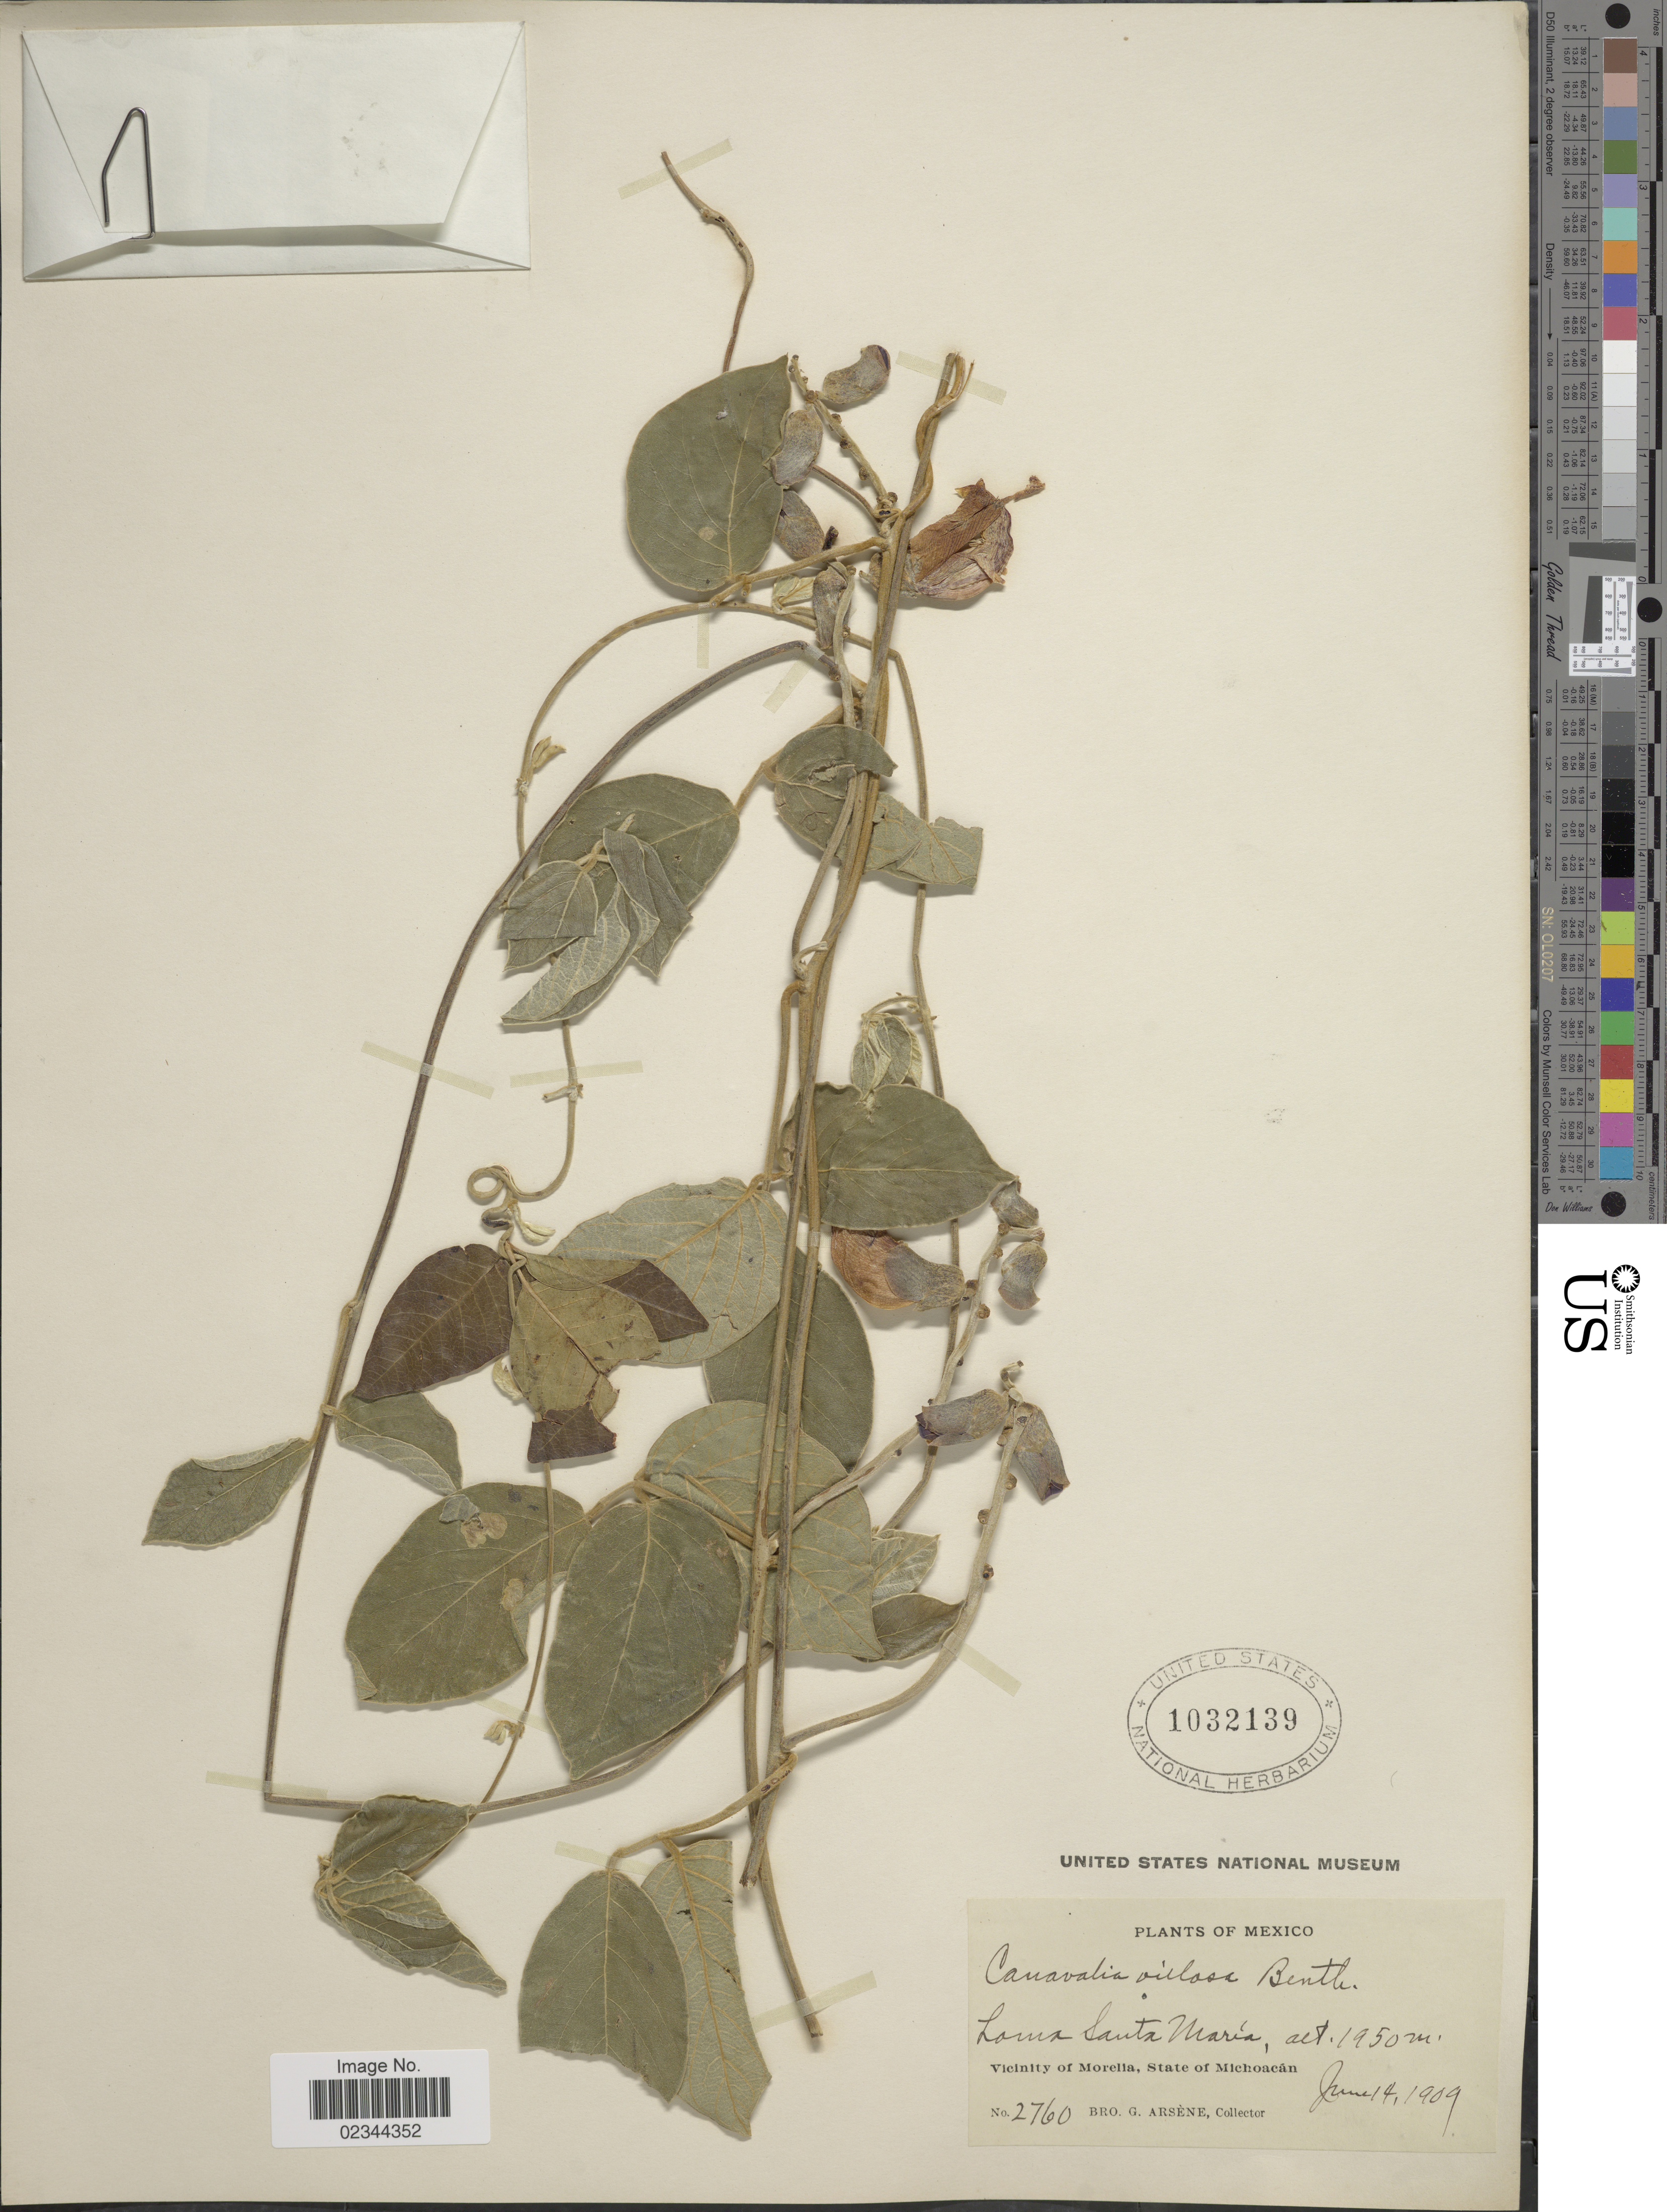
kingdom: Plantae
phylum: Tracheophyta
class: Magnoliopsida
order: Fabales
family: Fabaceae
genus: Canavalia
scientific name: Canavalia villosa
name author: Benth.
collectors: Bro. G. Arsène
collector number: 2760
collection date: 1909-06-14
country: Mexico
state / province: Michoacán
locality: Loma Santa Maria, Vicinity of Morelia.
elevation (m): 1950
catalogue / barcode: US 1032139